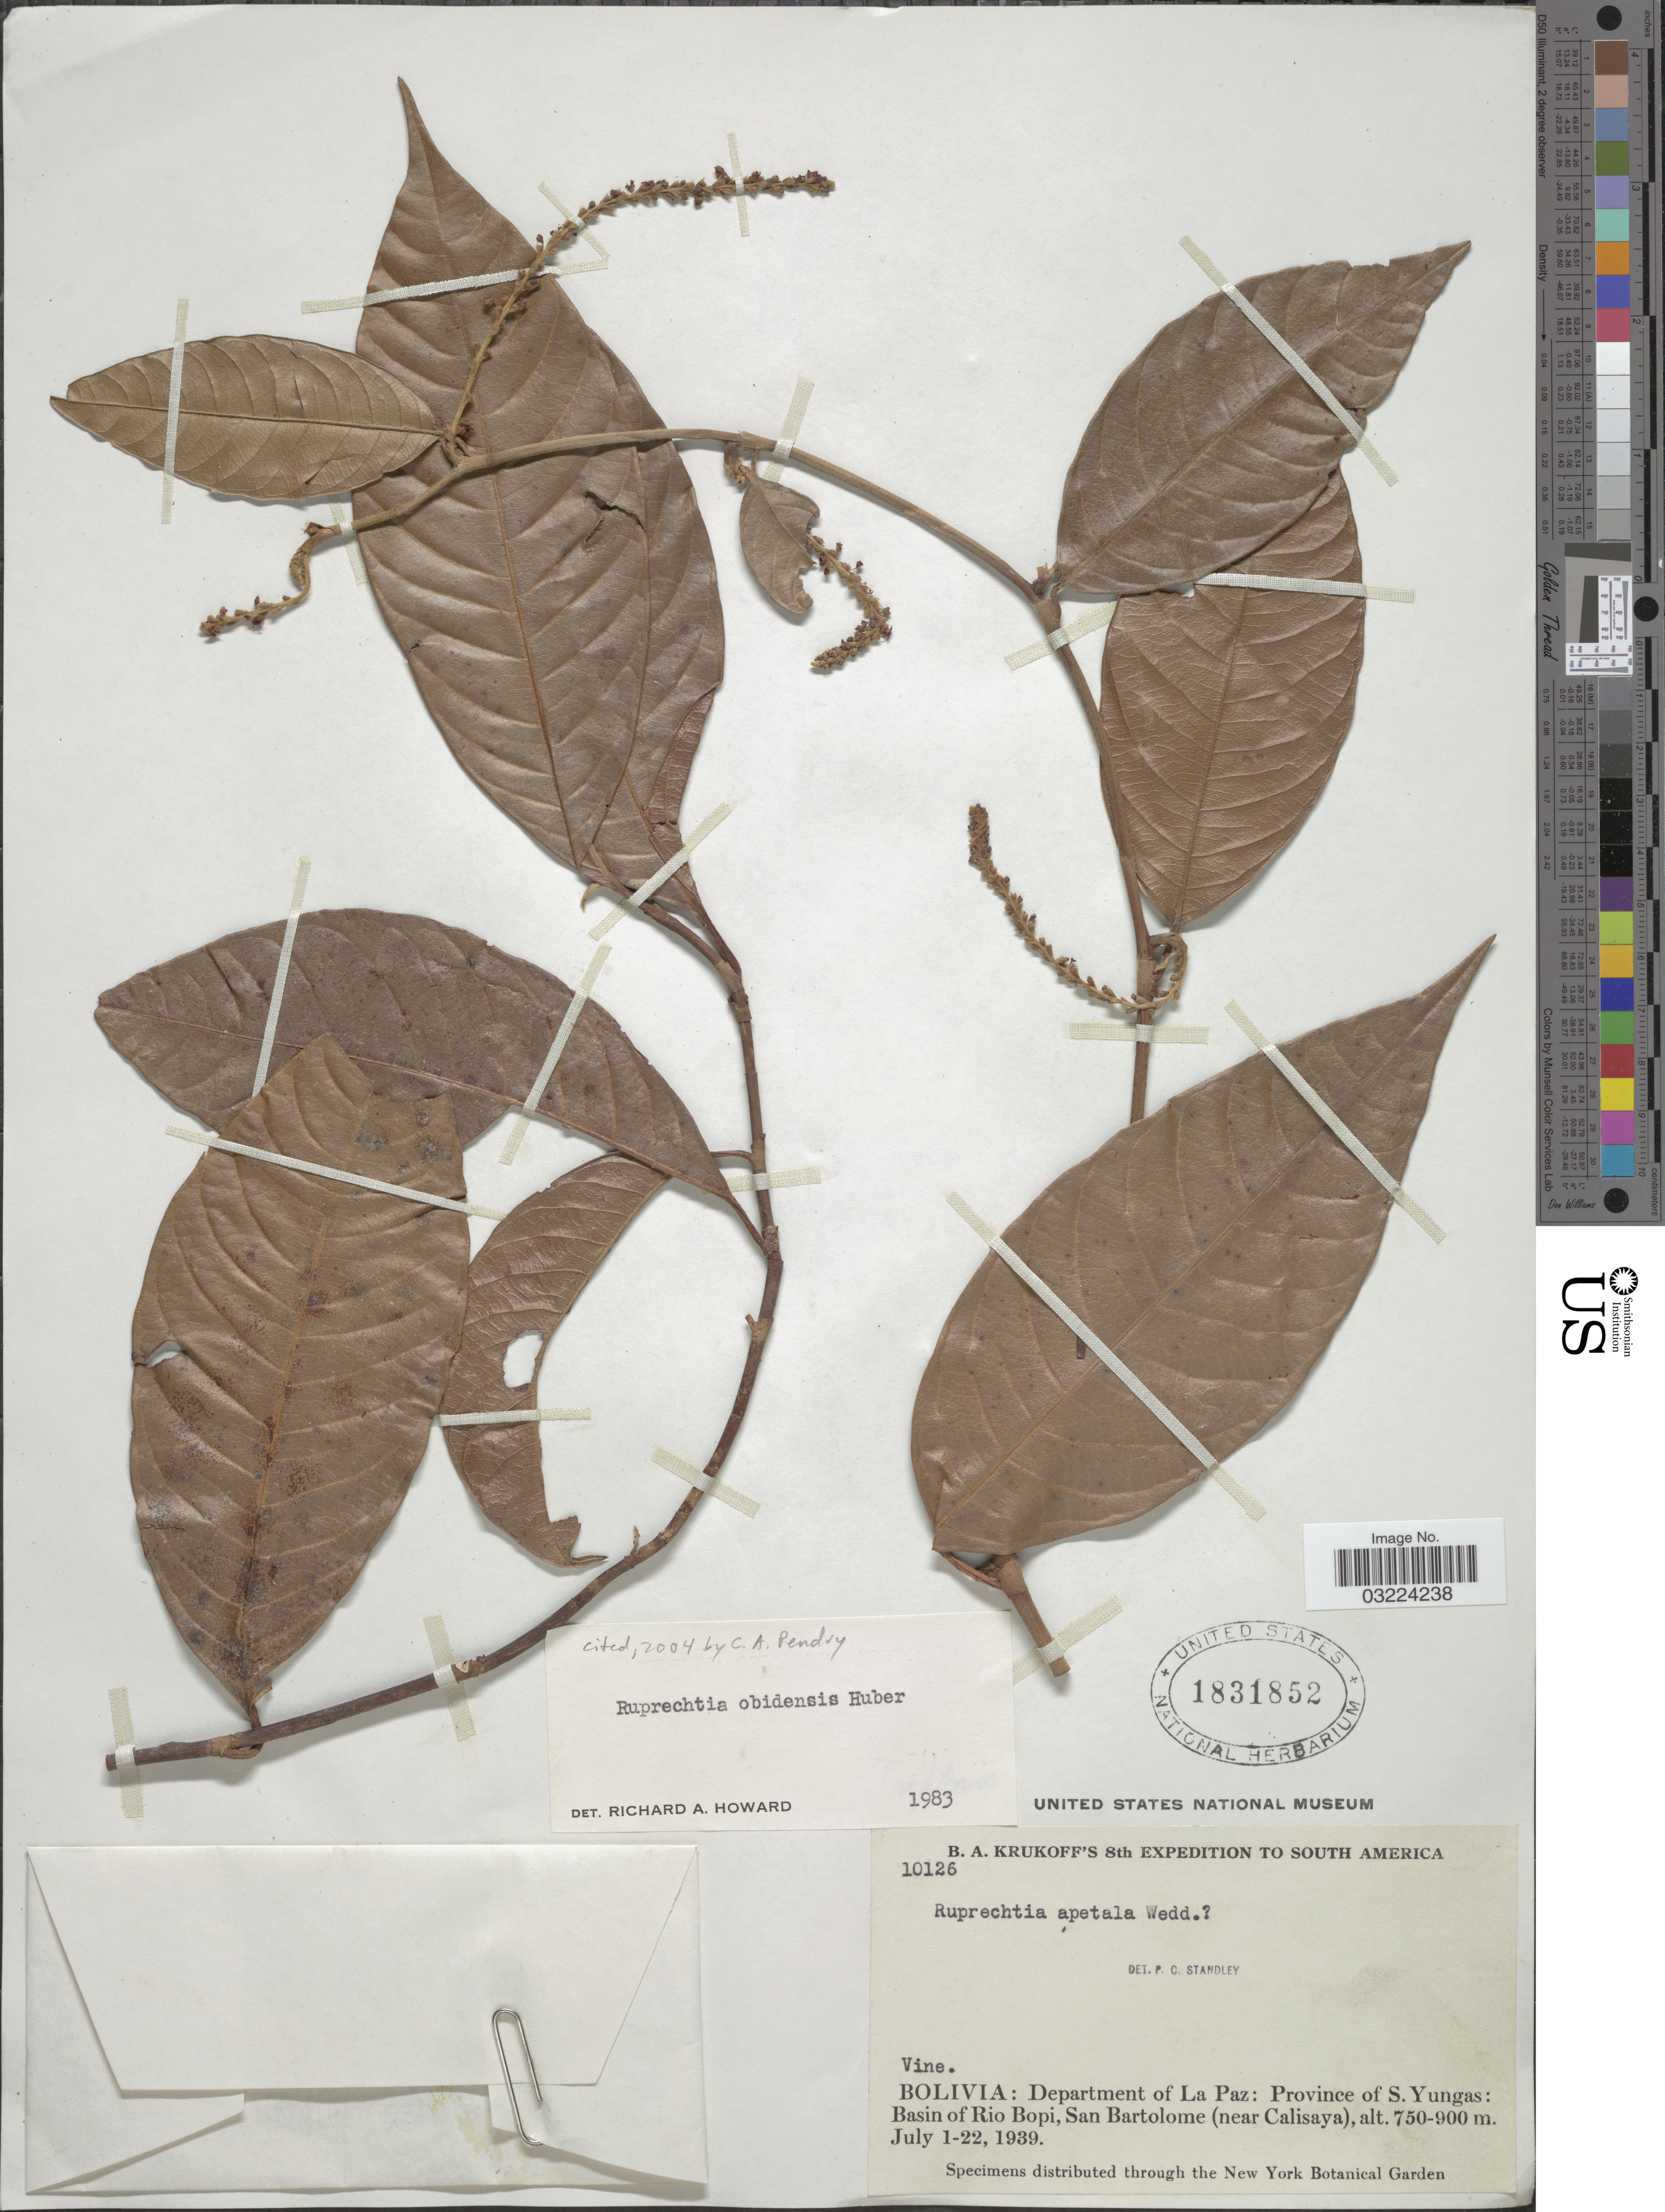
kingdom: Plantae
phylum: Tracheophyta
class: Magnoliopsida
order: Caryophyllales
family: Polygonaceae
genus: Magoniella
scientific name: Magoniella obidensis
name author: (Huber) Adr. Sanchez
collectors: B. A. Krukoff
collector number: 10126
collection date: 1939-07-01/1939-07-22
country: Bolivia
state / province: La Paz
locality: Department of La Paz: Province of S. Yungas: Basin of Rio Bopi, San Bartolome (near Calisaya).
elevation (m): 750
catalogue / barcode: US 1831852